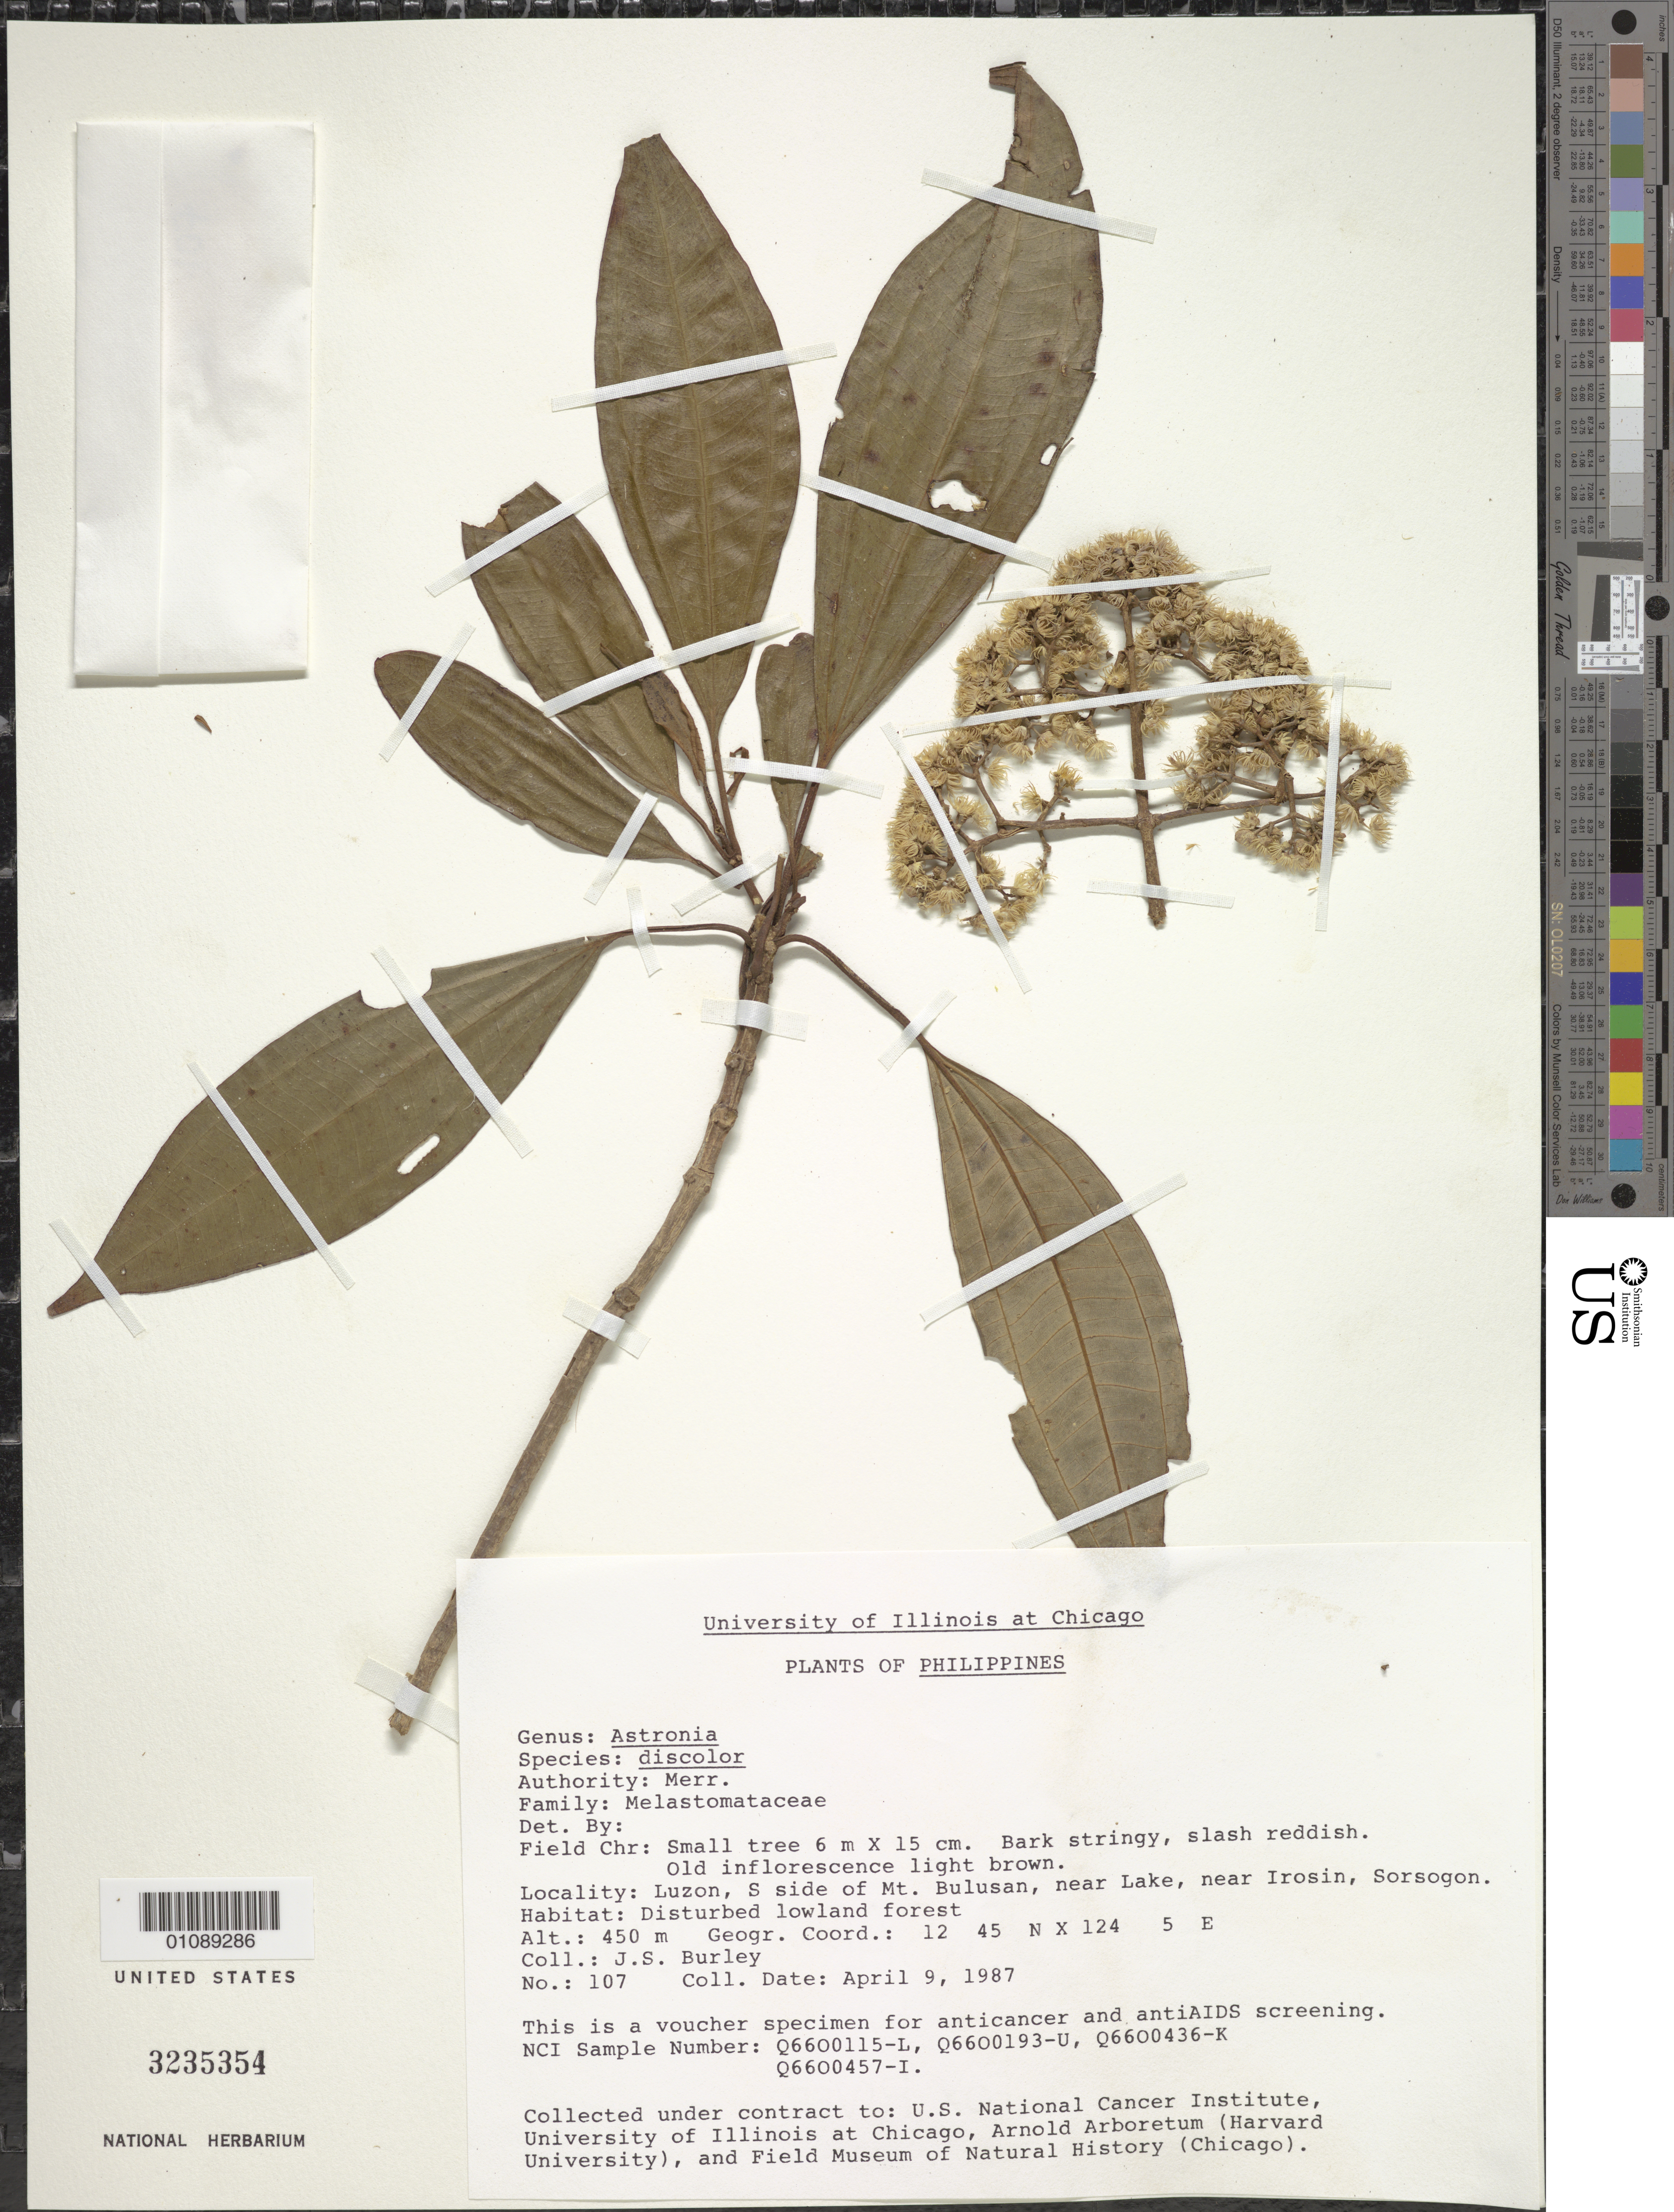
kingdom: Plantae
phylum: Tracheophyta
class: Magnoliopsida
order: Myrtales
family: Melastomataceae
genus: Astronia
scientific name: Astronia discolor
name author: Merr.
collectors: J. S. Burley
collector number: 107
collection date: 1987-04-09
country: Philippines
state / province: Bicol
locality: Luzon, S side of Mt. Bulusan, near Lake, near Irosin, Sorsogon.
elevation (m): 450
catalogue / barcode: US 3235354